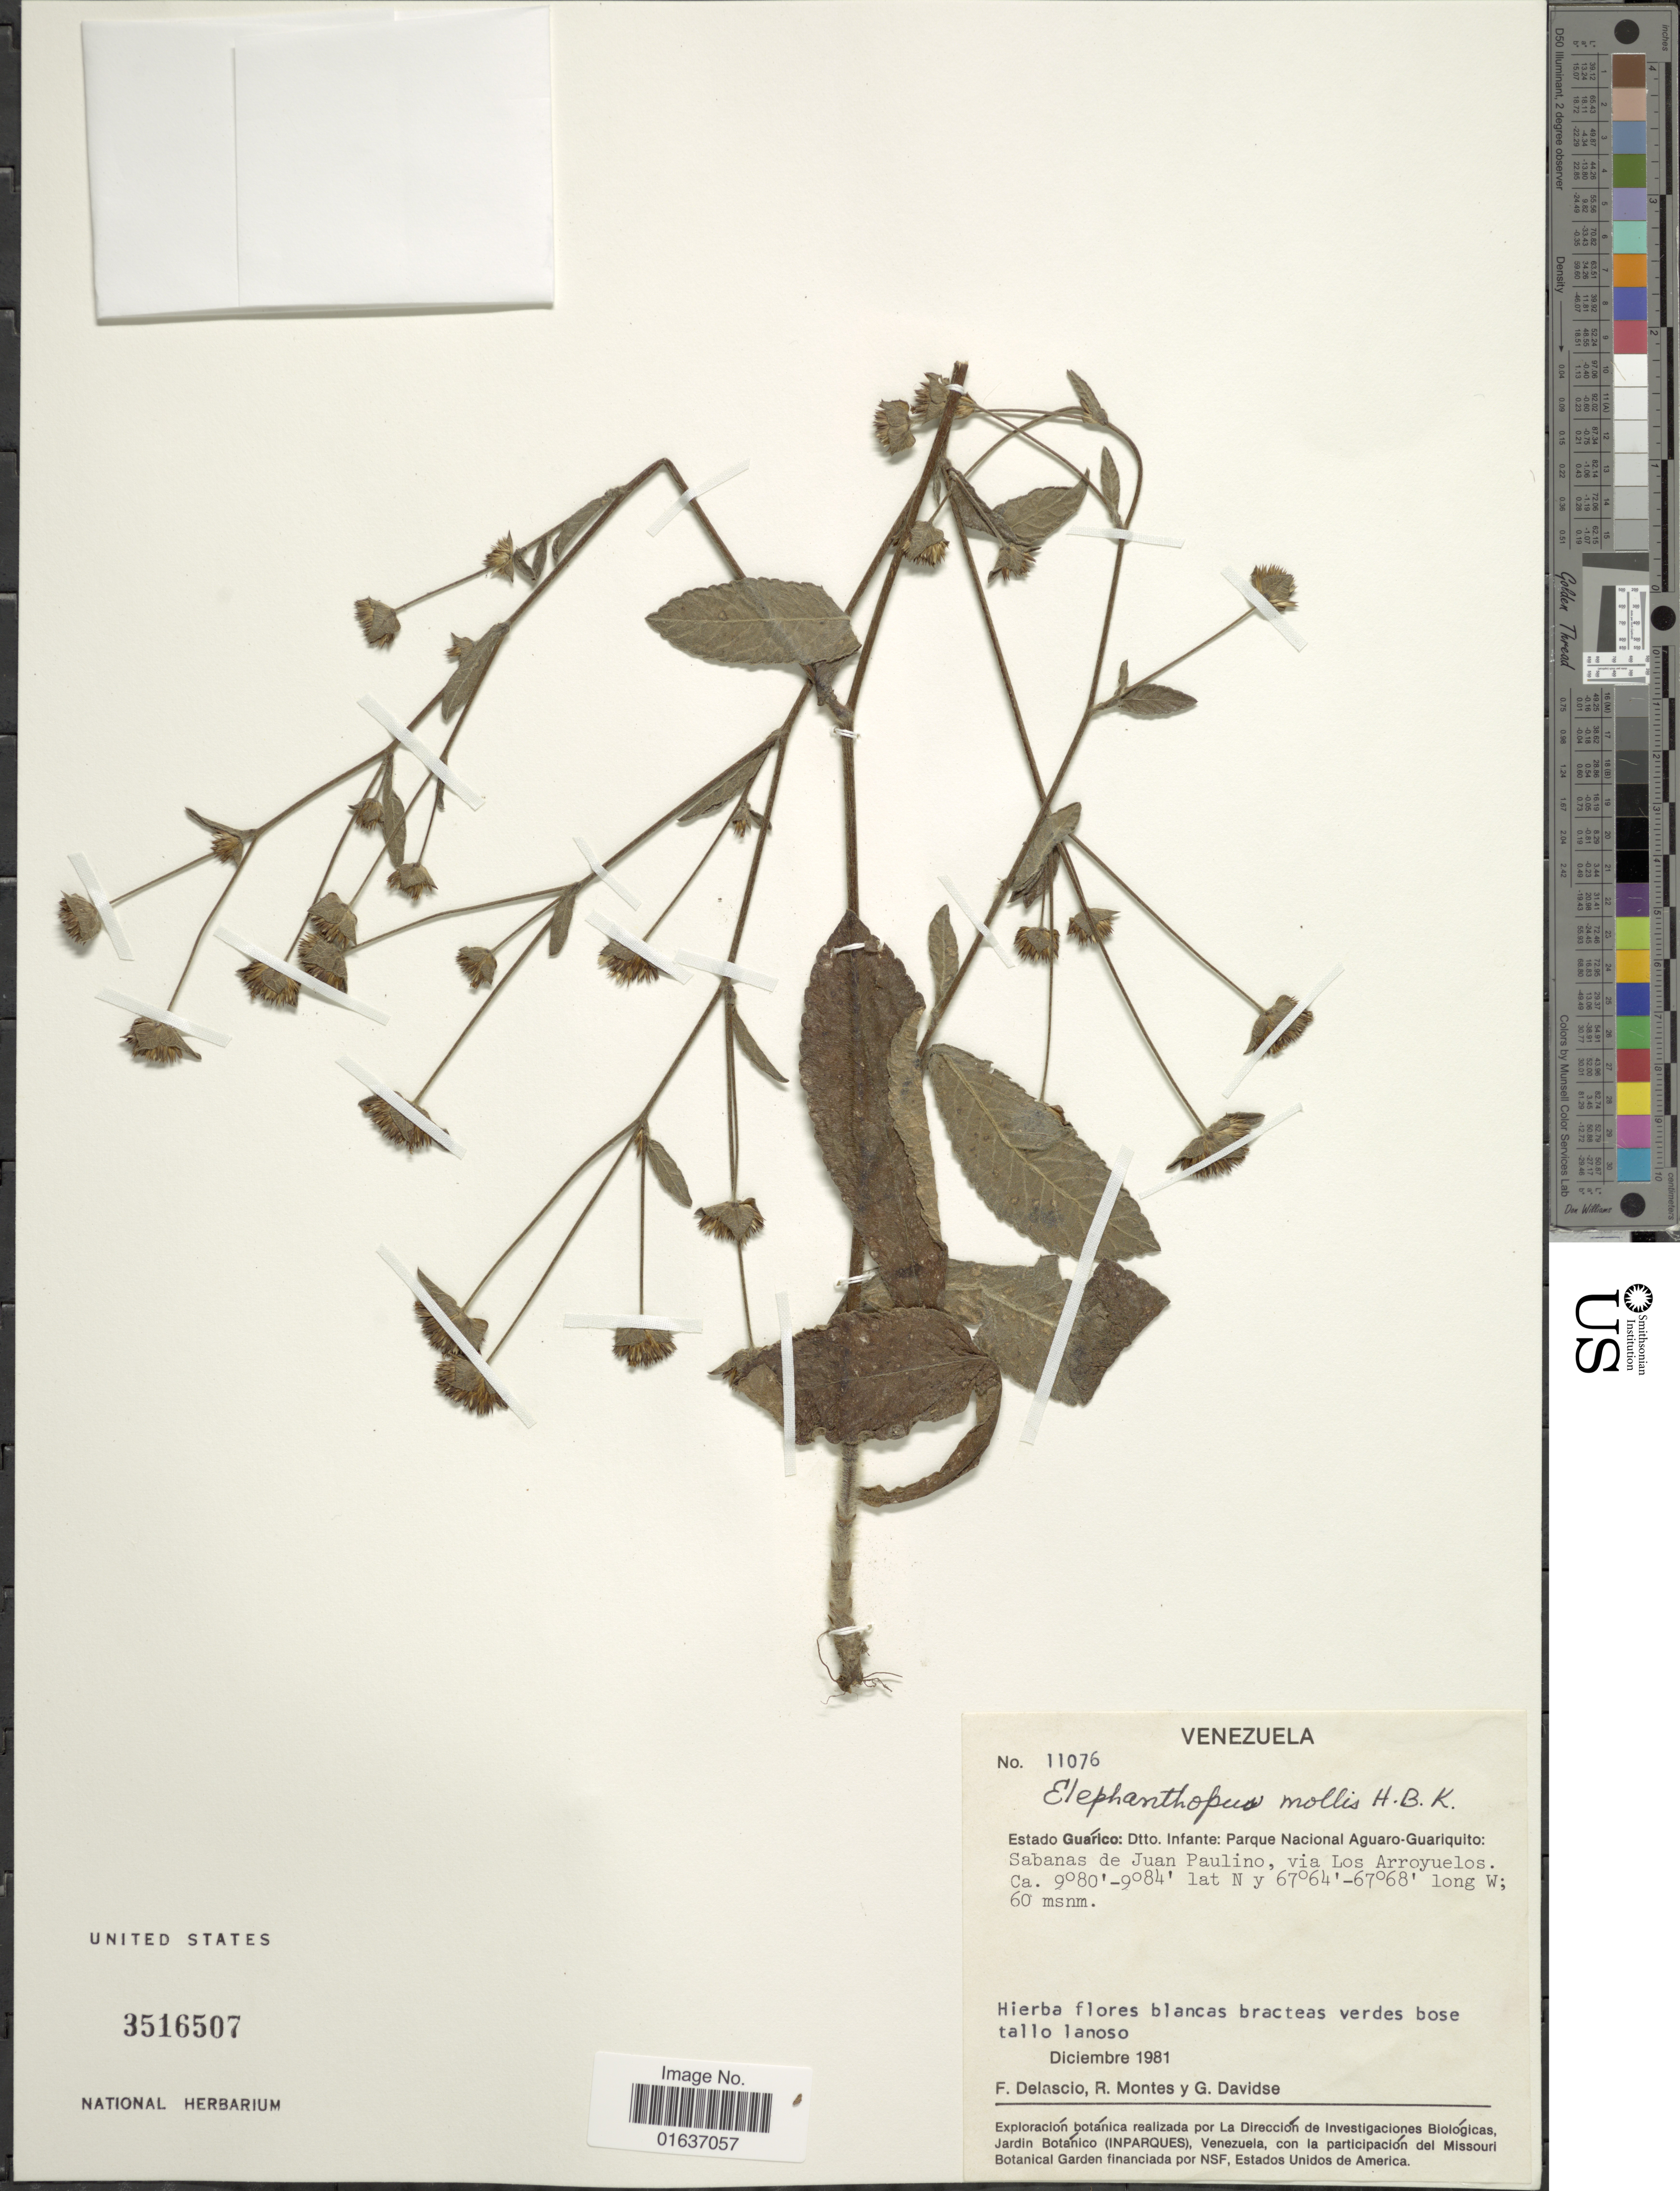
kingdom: Plantae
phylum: Tracheophyta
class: Magnoliopsida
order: Asterales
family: Asteraceae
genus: Elephantopus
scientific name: Elephantopus mollis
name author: Kunth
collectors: F. Delascio C., R. Montes & G. Davidse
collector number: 11076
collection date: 1981-12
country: Venezuela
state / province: Guarico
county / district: Leonardo Infante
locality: Dtto. Infante: Parque Nacioal Aguaro-guariquito, Sabanas de Juan Paulino, via Los Arroyuelos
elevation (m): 60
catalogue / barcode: US 3516507